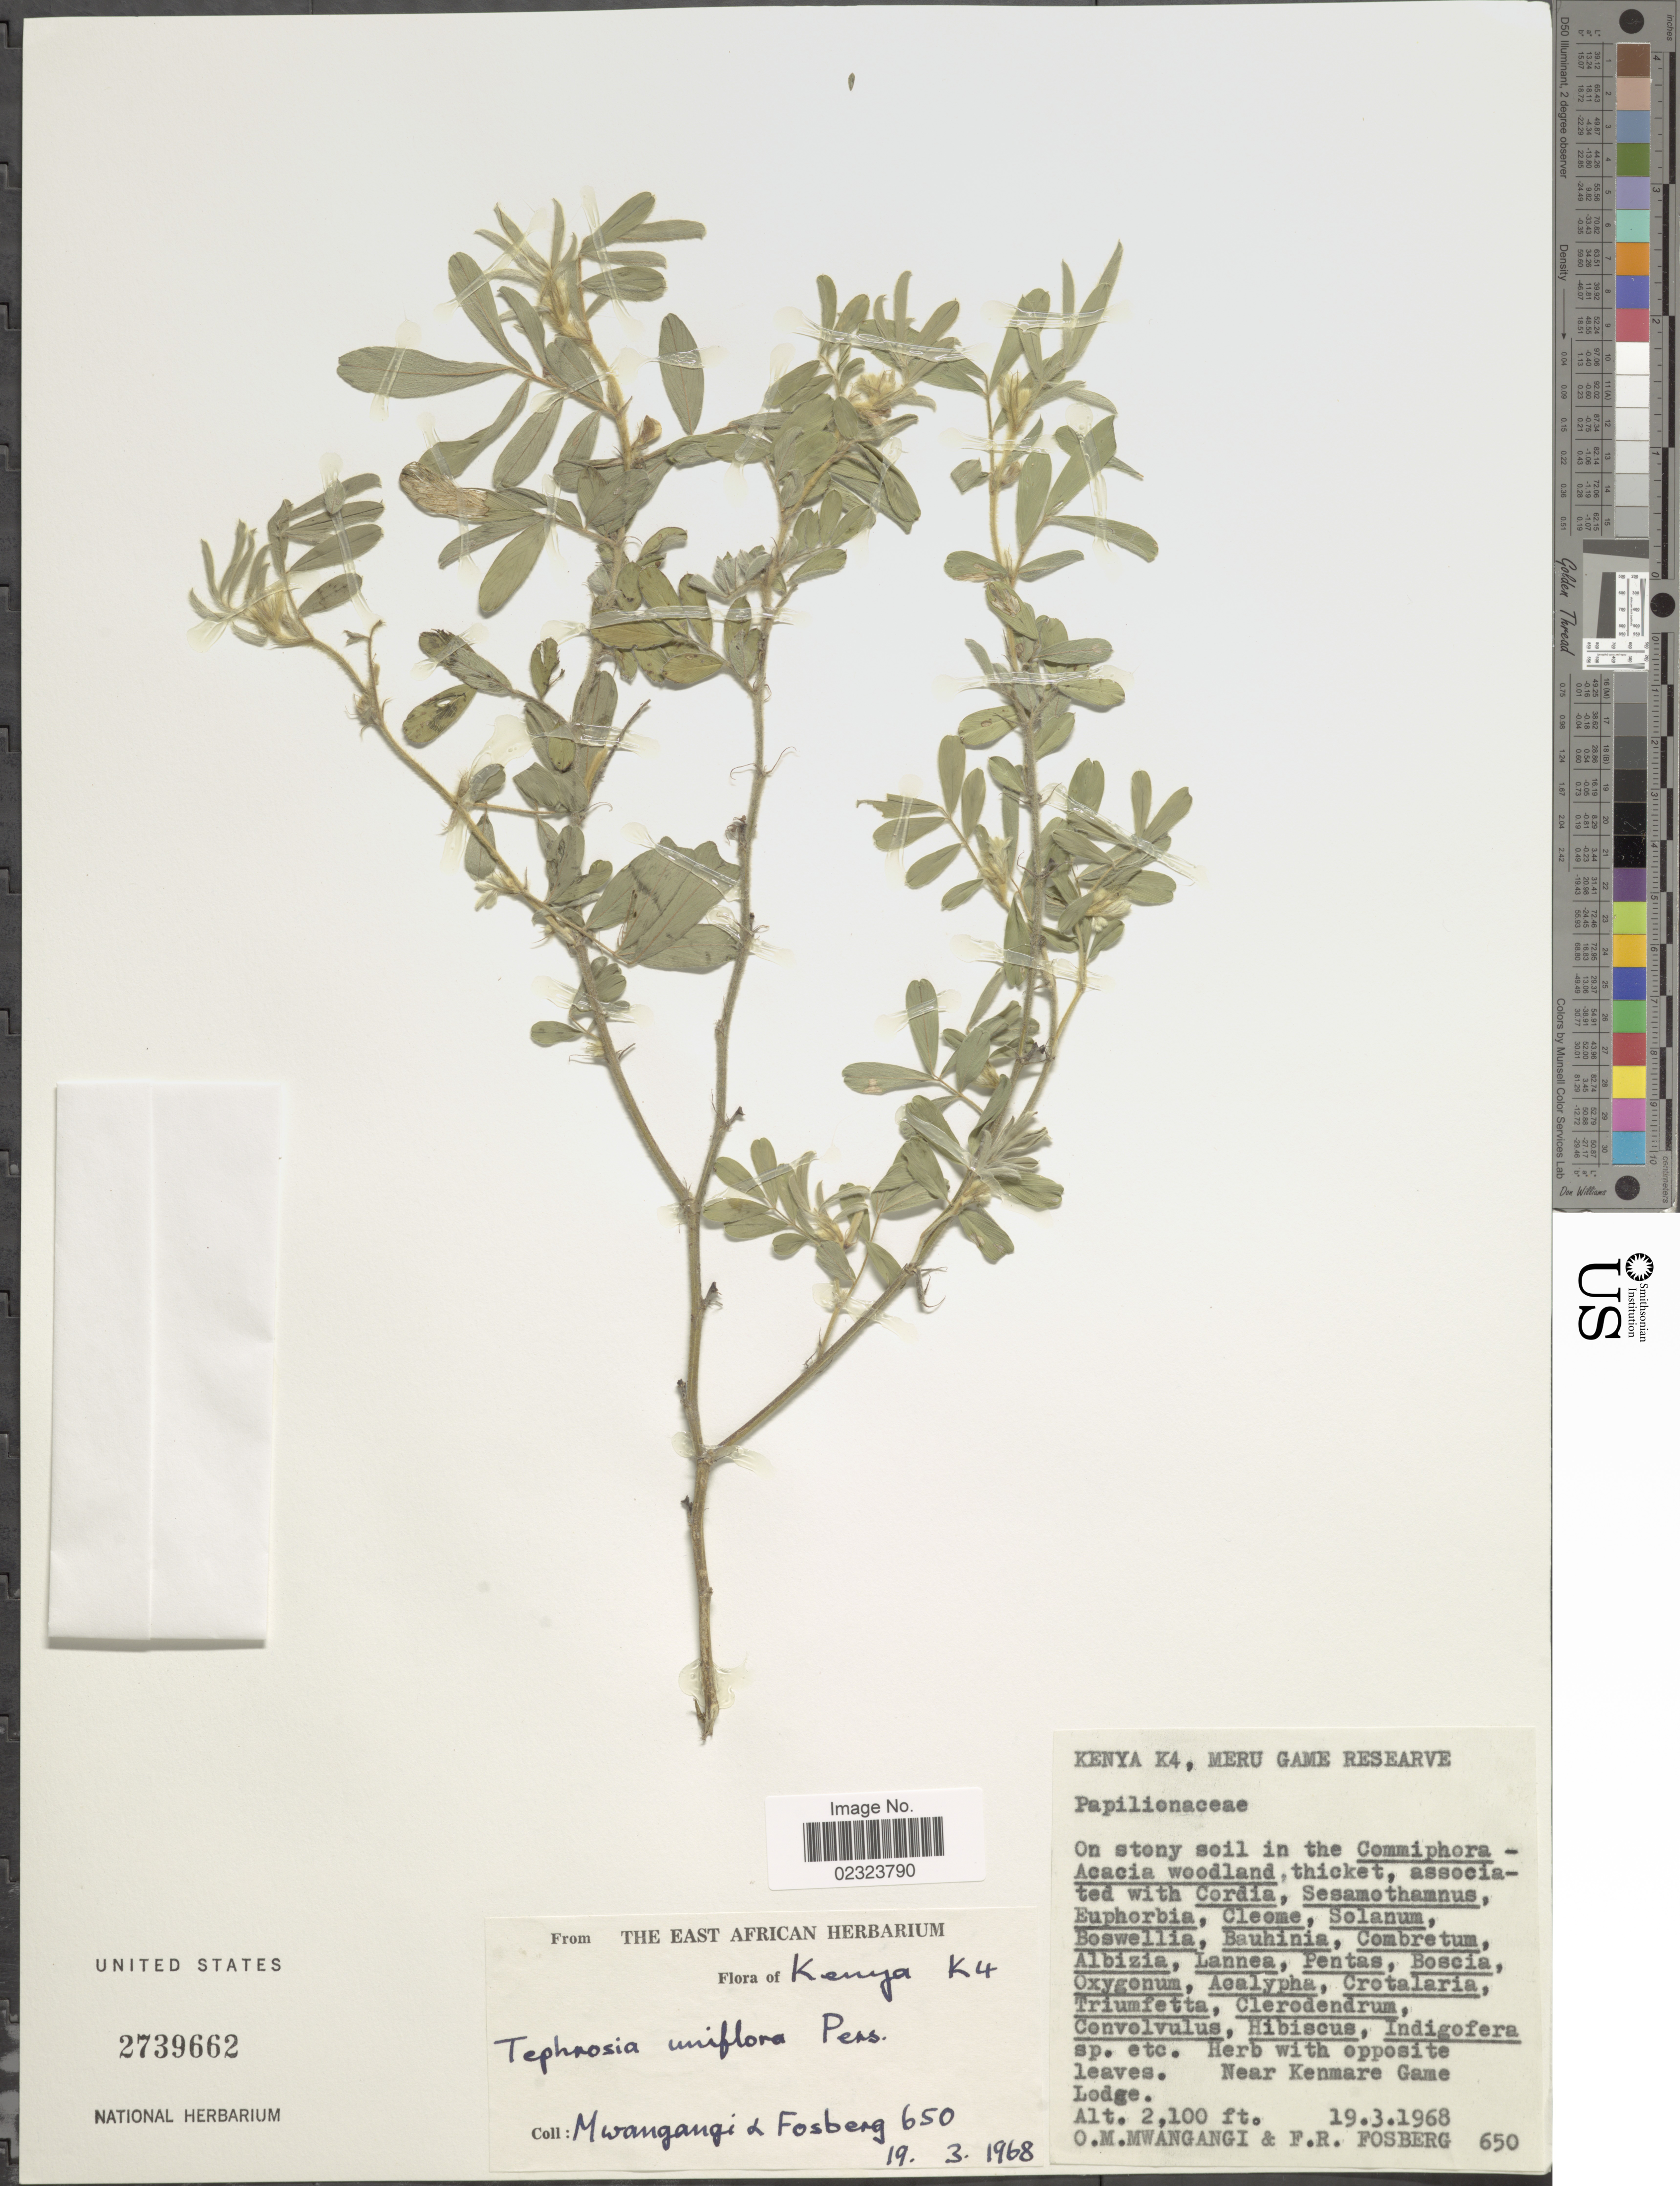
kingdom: Plantae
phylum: Tracheophyta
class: Magnoliopsida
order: Fabales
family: Fabaceae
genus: Tephrosia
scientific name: Tephrosia uniflora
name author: Pers.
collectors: O. M. Mwangangi & F. R. Fosberg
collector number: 650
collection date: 1968-03-19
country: Kenya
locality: K4, Meru Game Reserve, near Kenmare Game Lodge.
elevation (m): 640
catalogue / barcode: US 2739662